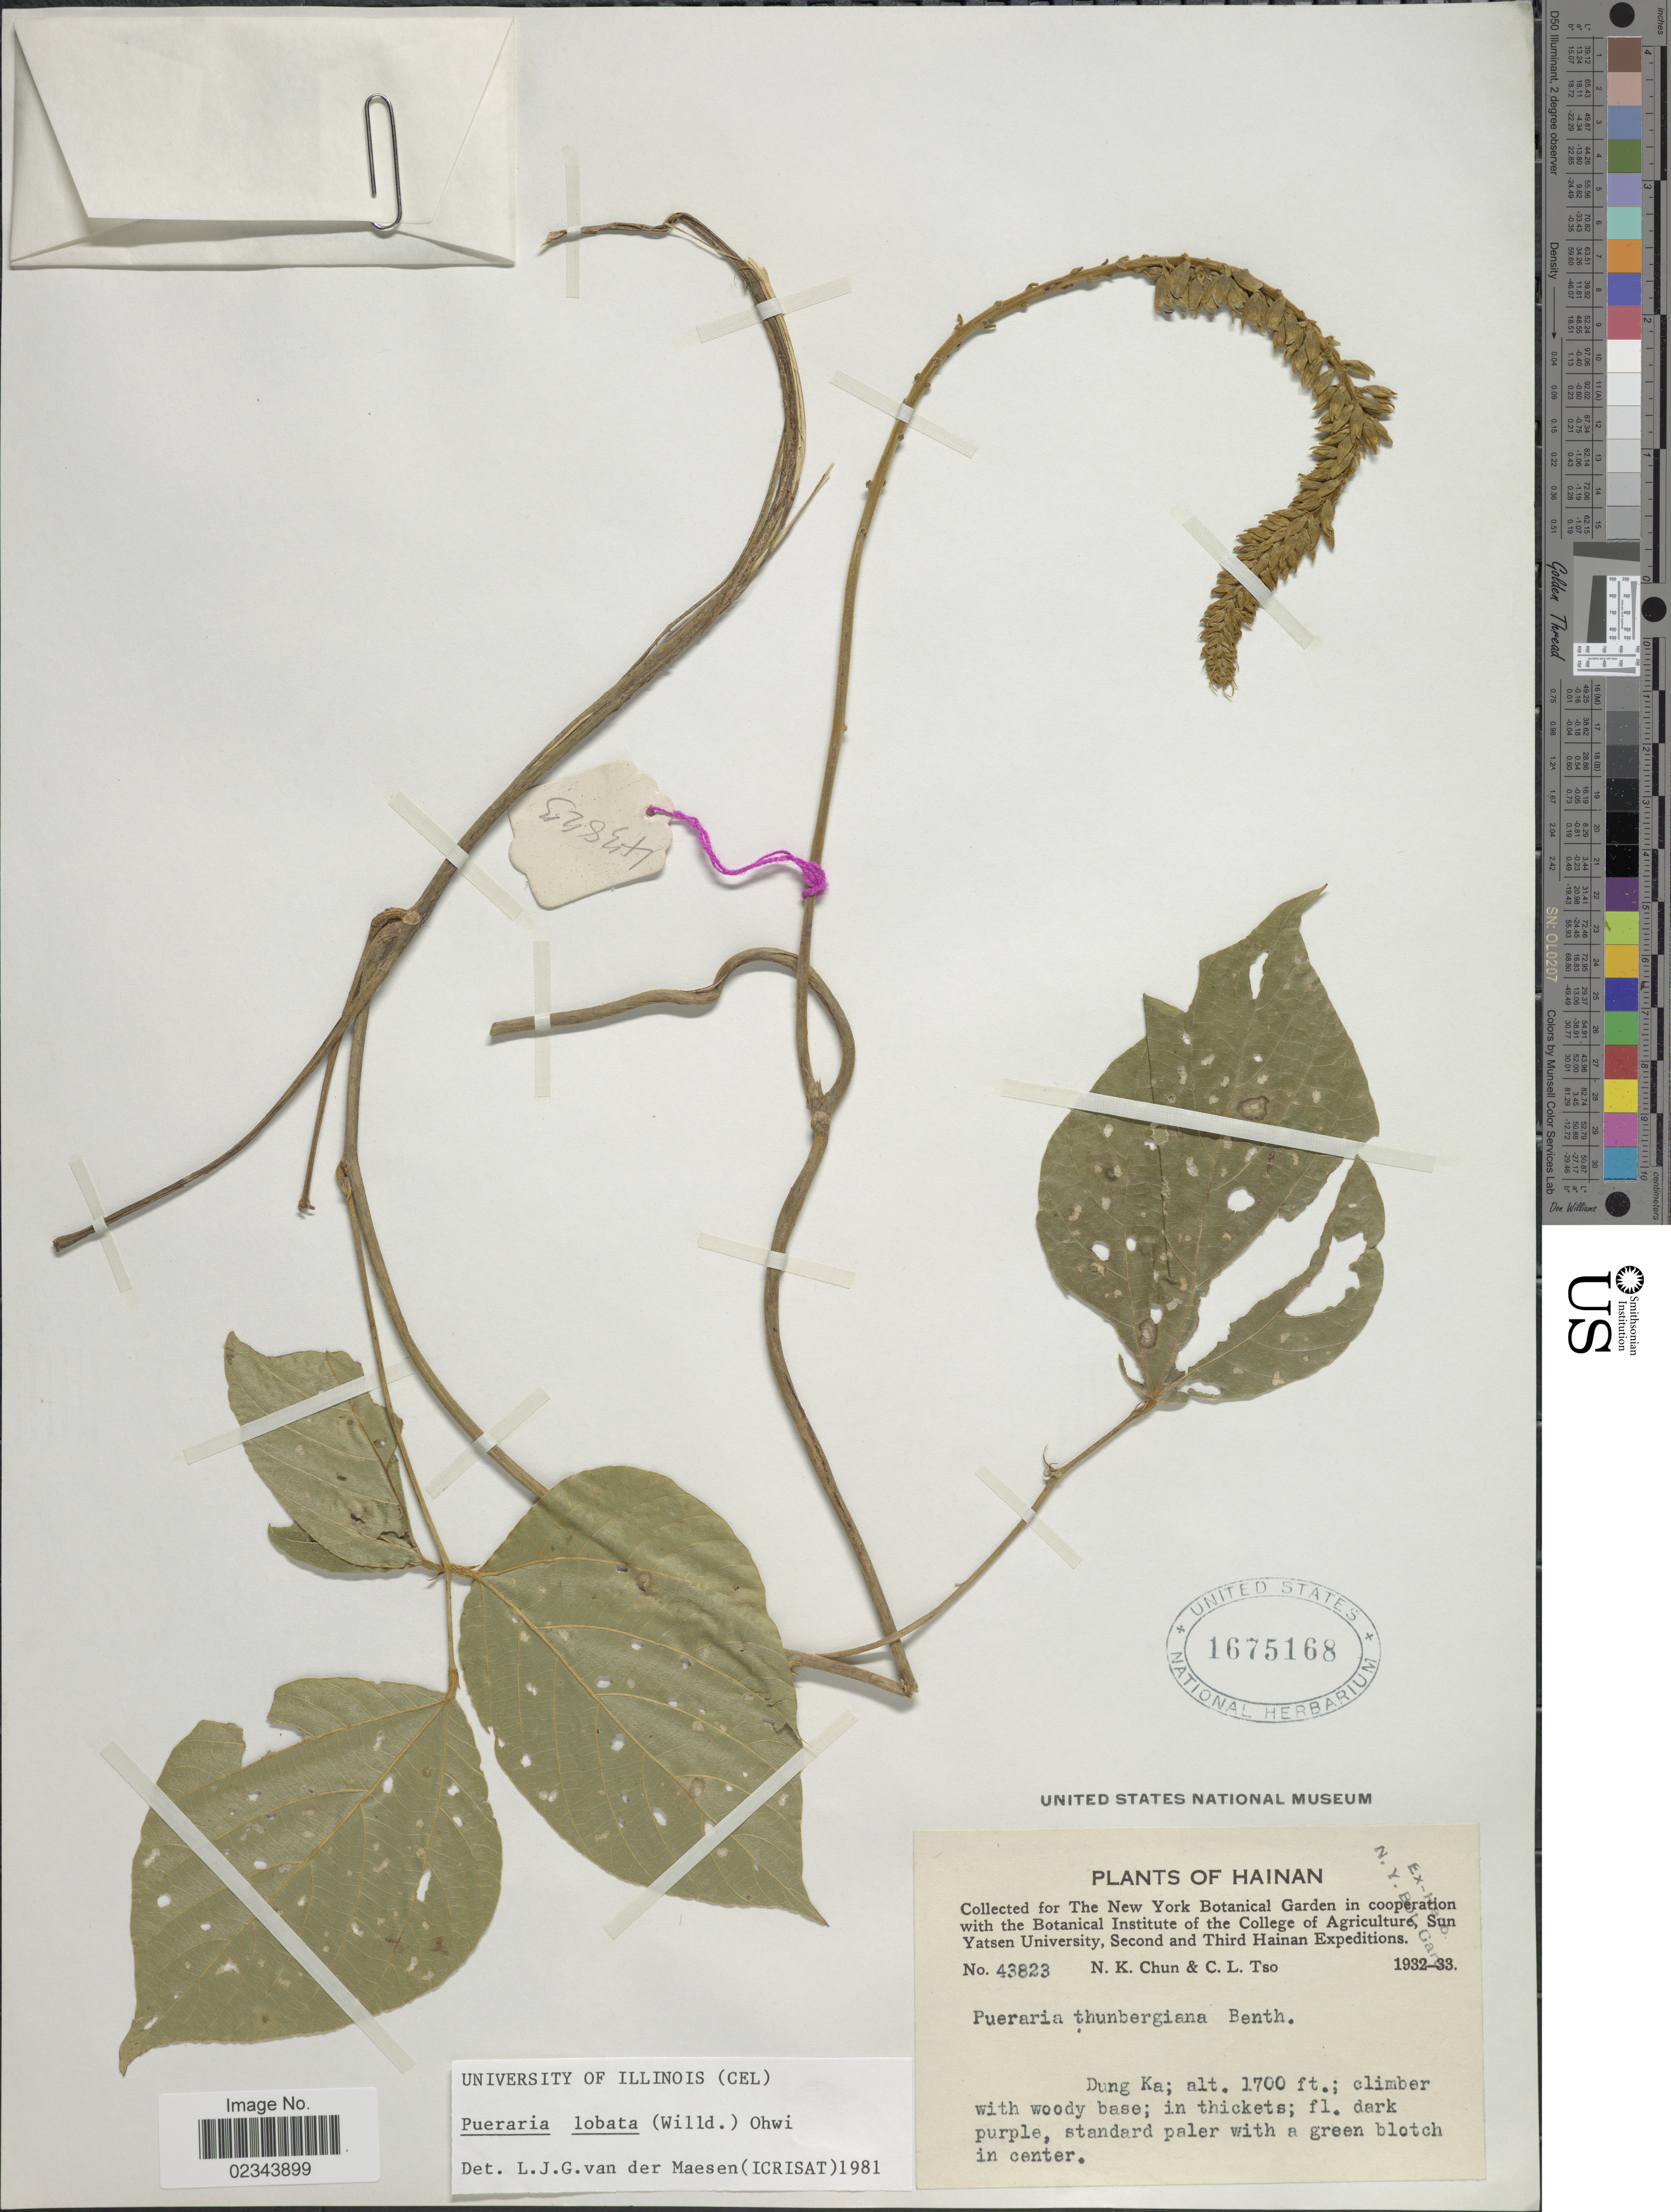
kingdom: Plantae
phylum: Tracheophyta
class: Magnoliopsida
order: Fabales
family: Fabaceae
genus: Pueraria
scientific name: Pueraria lobata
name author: (Willd.) Ohwi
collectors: N. K. Chun & C. Tso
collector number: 43823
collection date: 1932/1933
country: China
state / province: Hainan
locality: Dung Ka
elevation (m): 518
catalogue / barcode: US 1675168